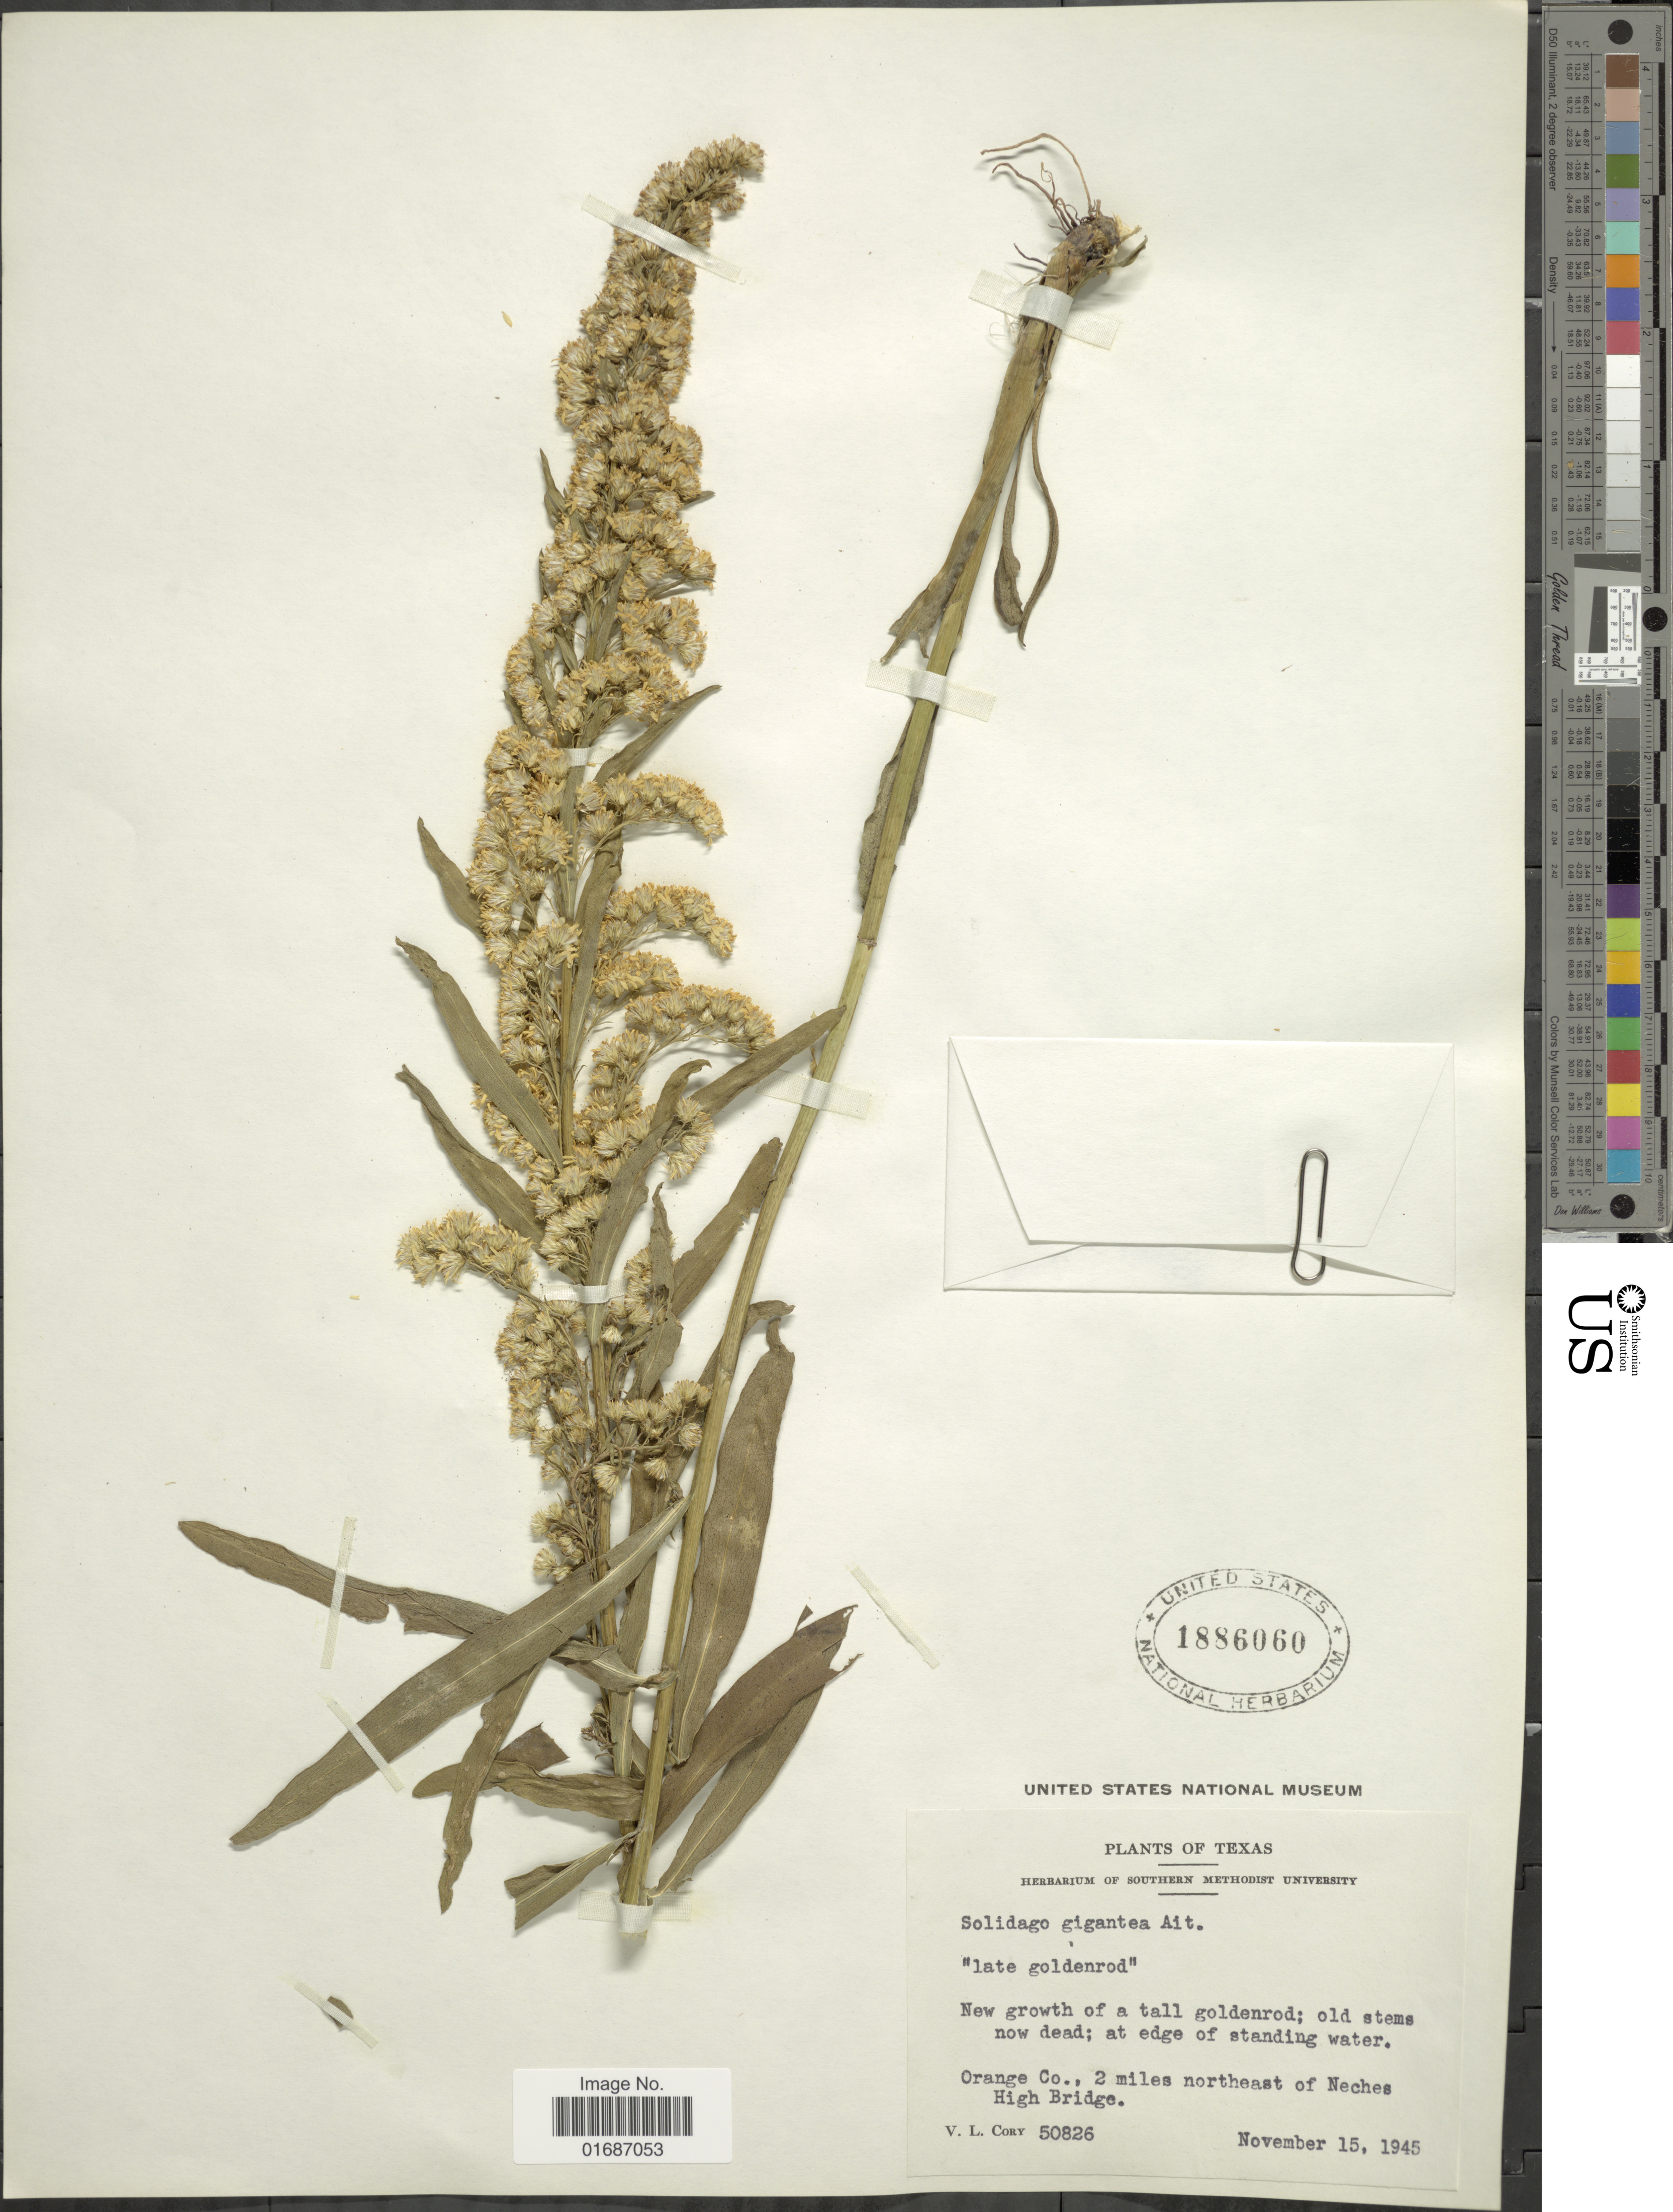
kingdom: Plantae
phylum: Tracheophyta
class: Magnoliopsida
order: Asterales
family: Asteraceae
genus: Solidago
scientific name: Solidago gigantea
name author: Aiton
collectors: V. Cory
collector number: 50826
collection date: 1945-11-15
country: United States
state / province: Texas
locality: Orange Co., 2 miles northeast of Neches High Bridge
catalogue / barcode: US 1886060